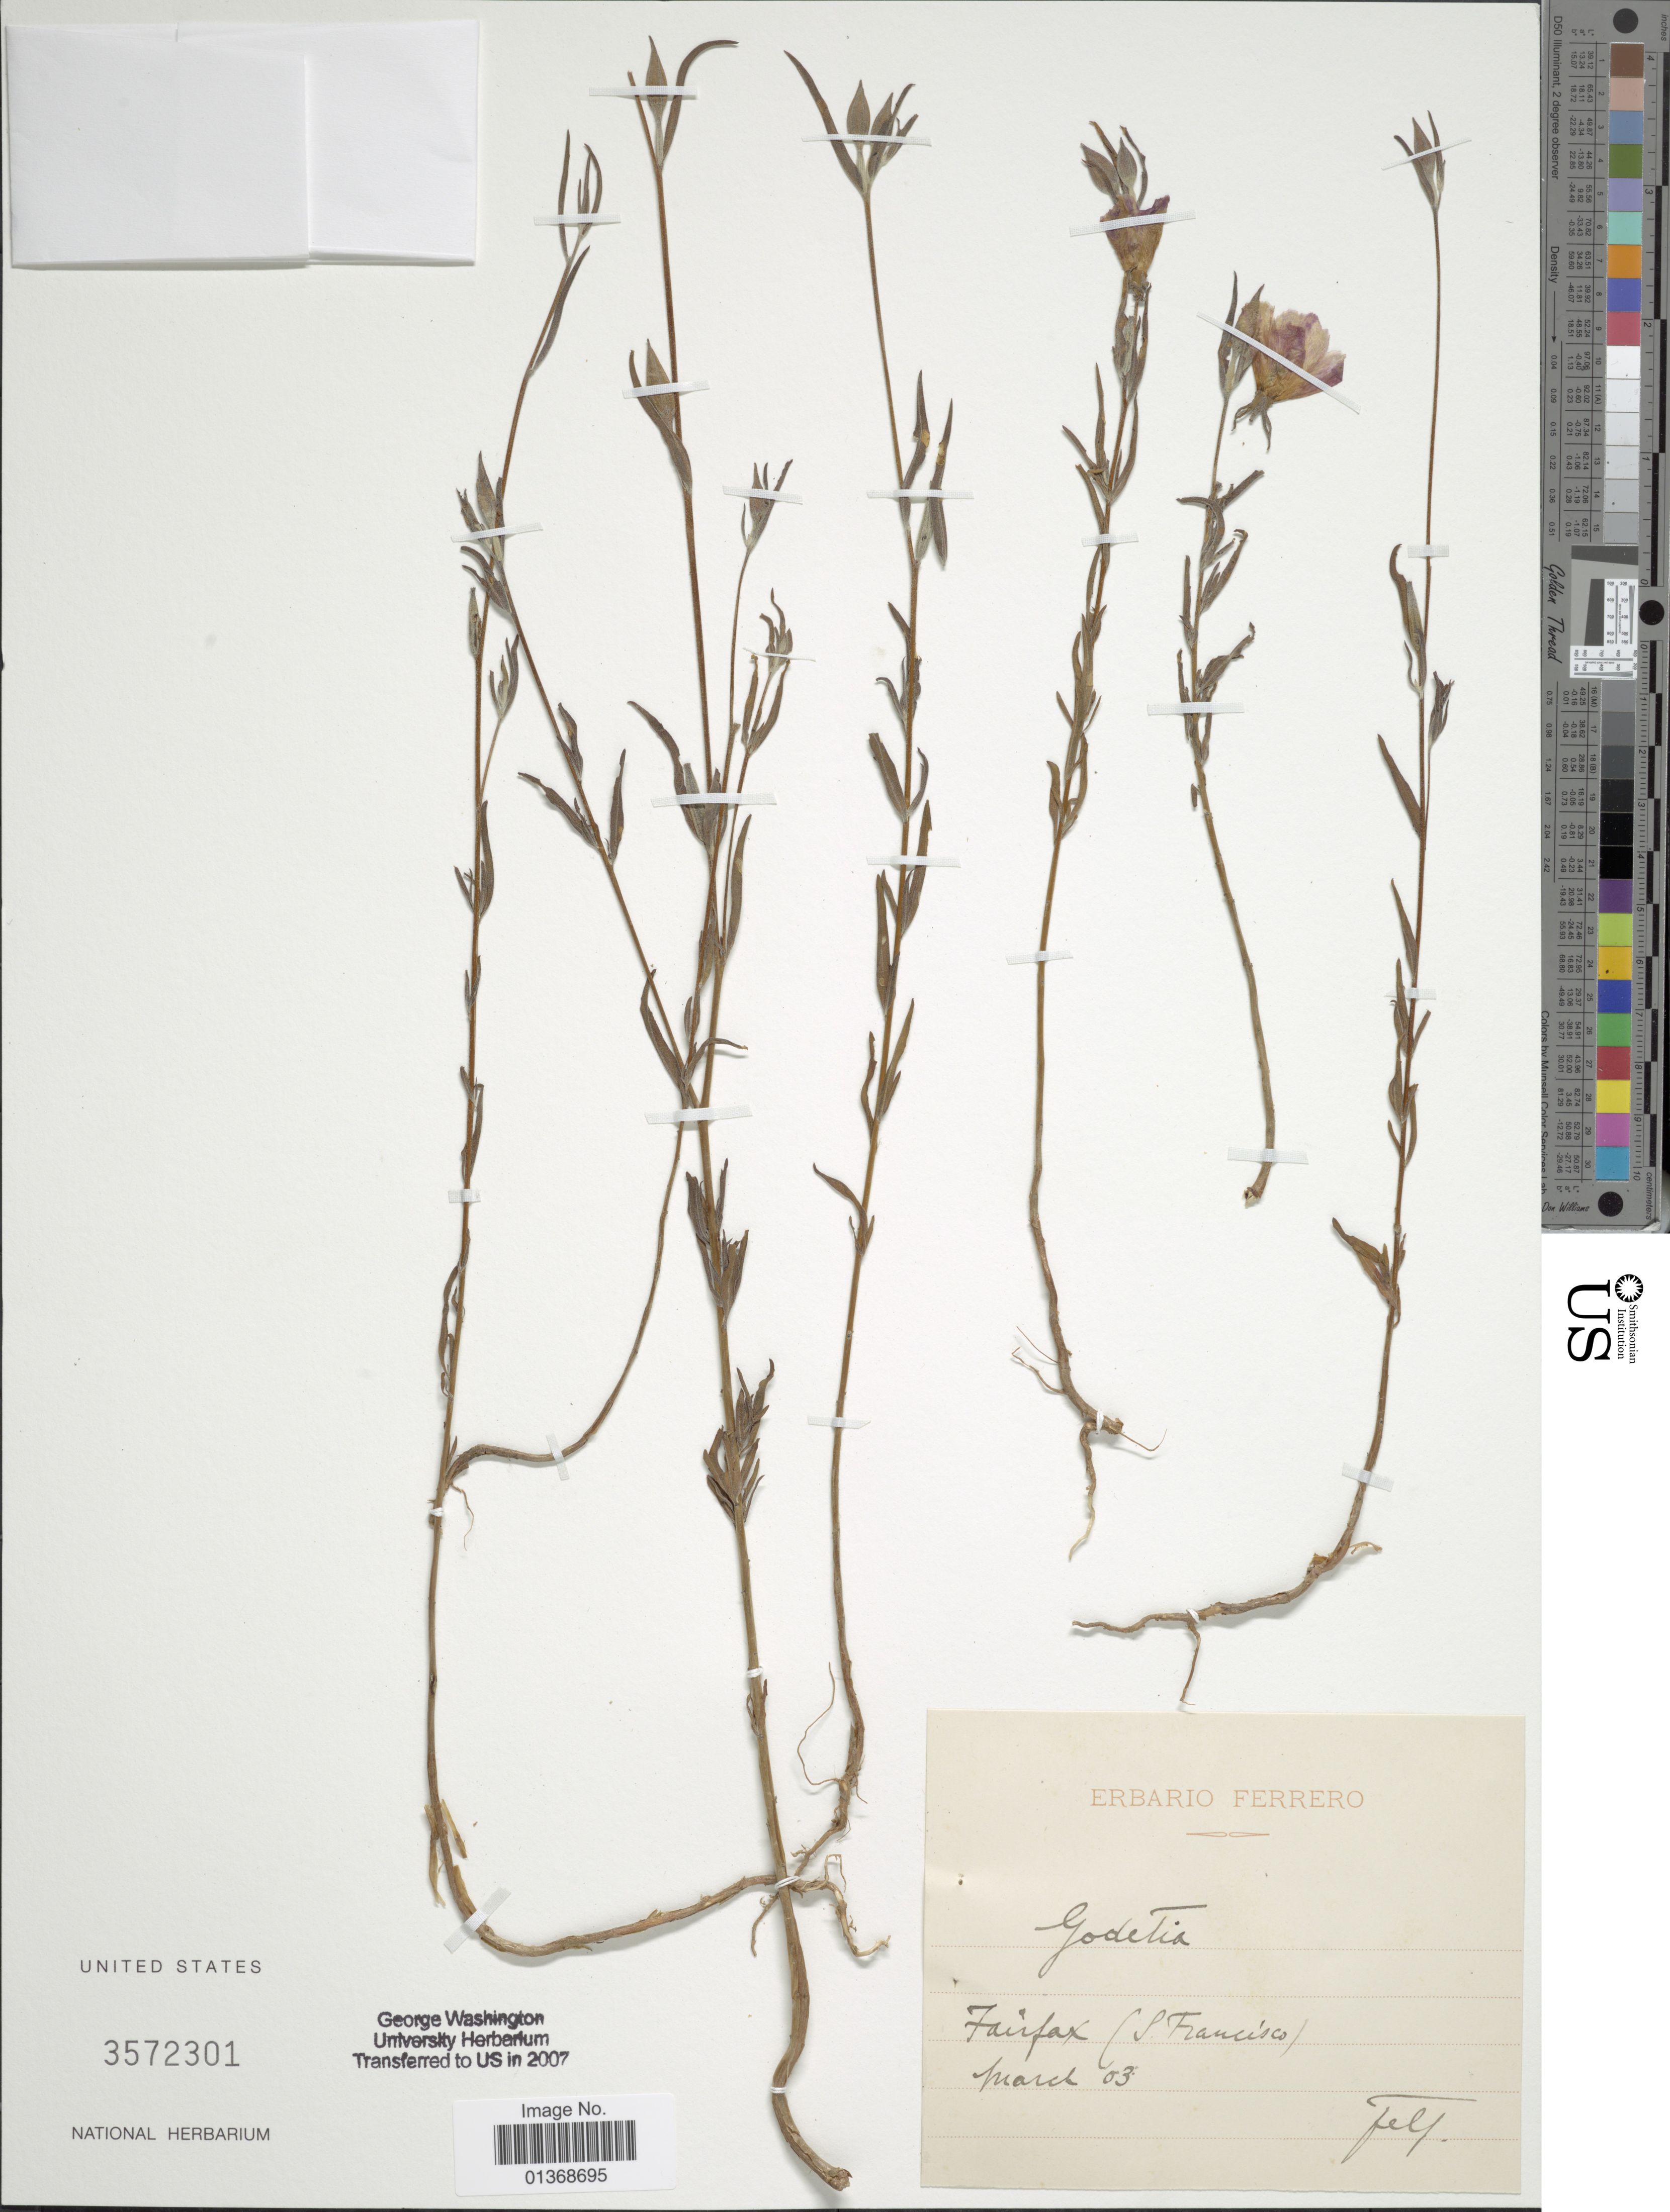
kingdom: Plantae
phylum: Tracheophyta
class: Magnoliopsida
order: Myrtales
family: Onagraceae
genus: Clarkia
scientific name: Clarkia sp.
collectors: F. Ferrero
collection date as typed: Transcribed d/m/y: /3/3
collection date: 1903-03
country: United States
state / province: California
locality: Fairfax (S Francisco)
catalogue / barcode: US 3572301